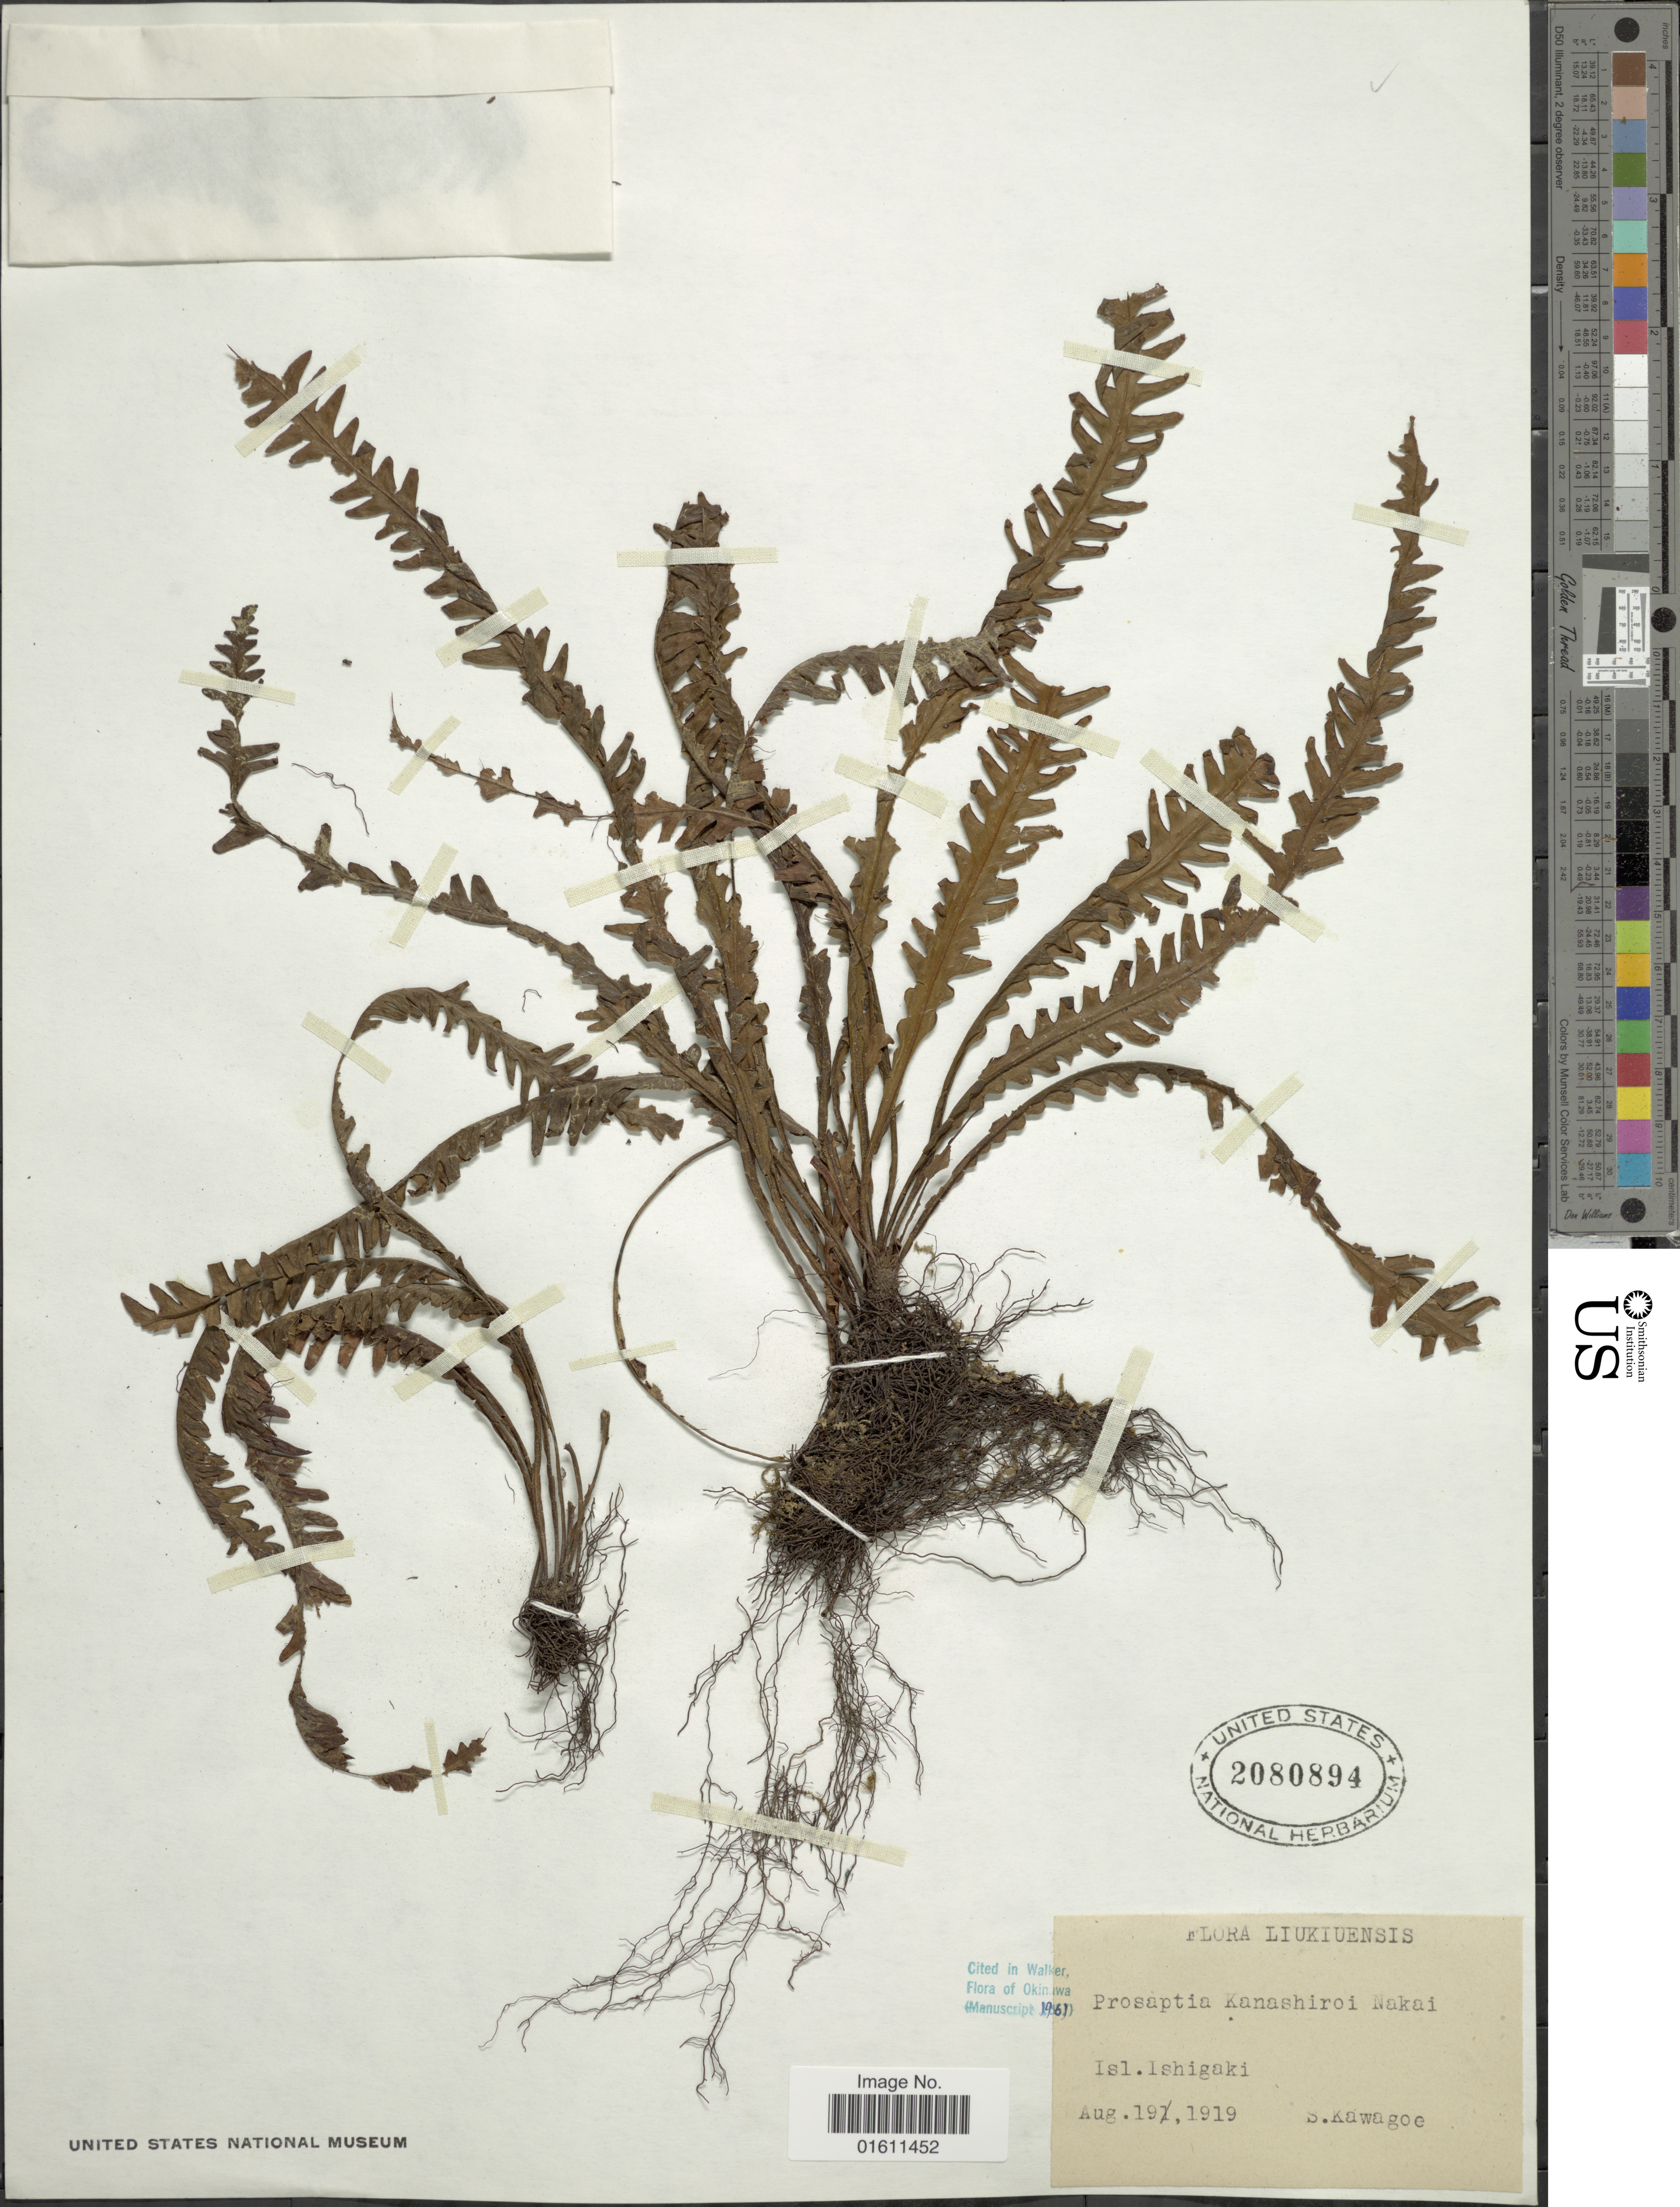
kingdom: Plantae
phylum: Tracheophyta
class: Polypodiopsida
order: Polypodiales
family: Polypodiaceae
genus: Prosaptia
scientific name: Prosaptia kanashiroi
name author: (Hayata) Nakai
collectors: S. Kawagoe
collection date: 1919-08-19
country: Japan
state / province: Okinawa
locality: Liukiuensis, Isl. Ishigaki.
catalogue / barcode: US 2080894